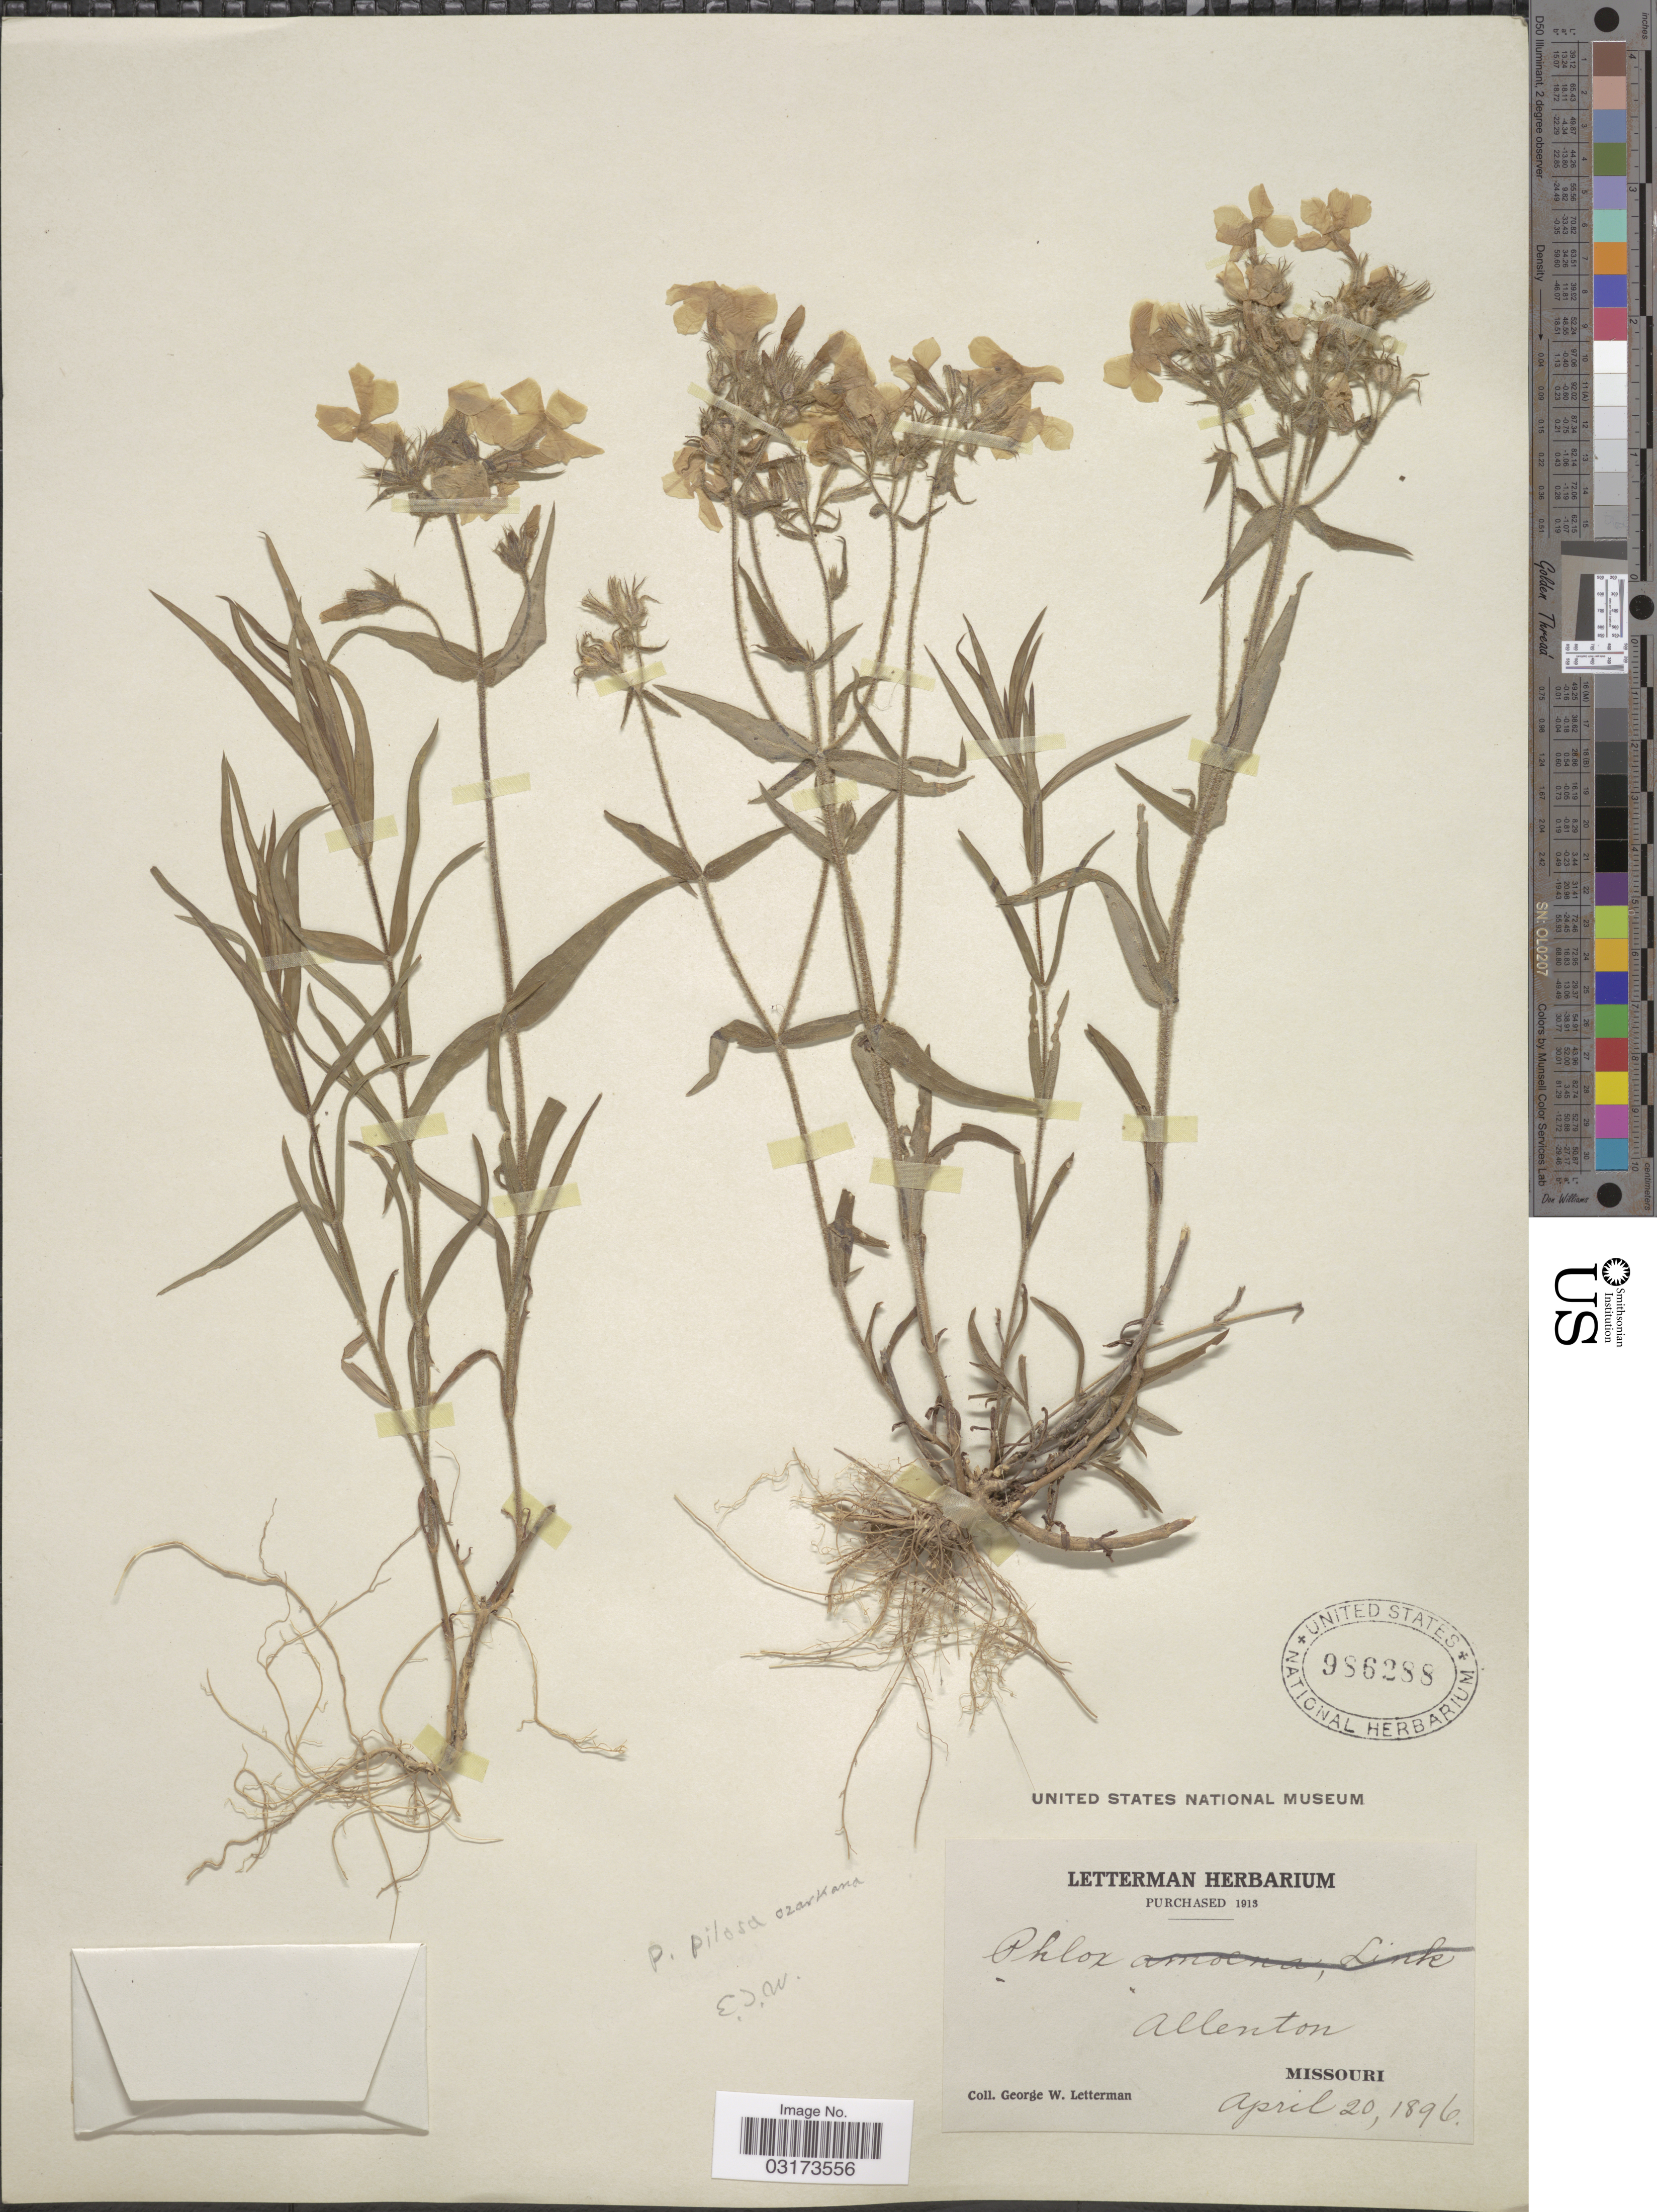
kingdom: Plantae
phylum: Tracheophyta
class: Magnoliopsida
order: Ericales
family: Polemoniaceae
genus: Phlox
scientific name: Phlox pilosa subsp. ozarkana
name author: (Wherry) Wherry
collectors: G. W. Letterman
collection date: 1896-04-20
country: United States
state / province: Missouri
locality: Allenton.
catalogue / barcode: US 986288